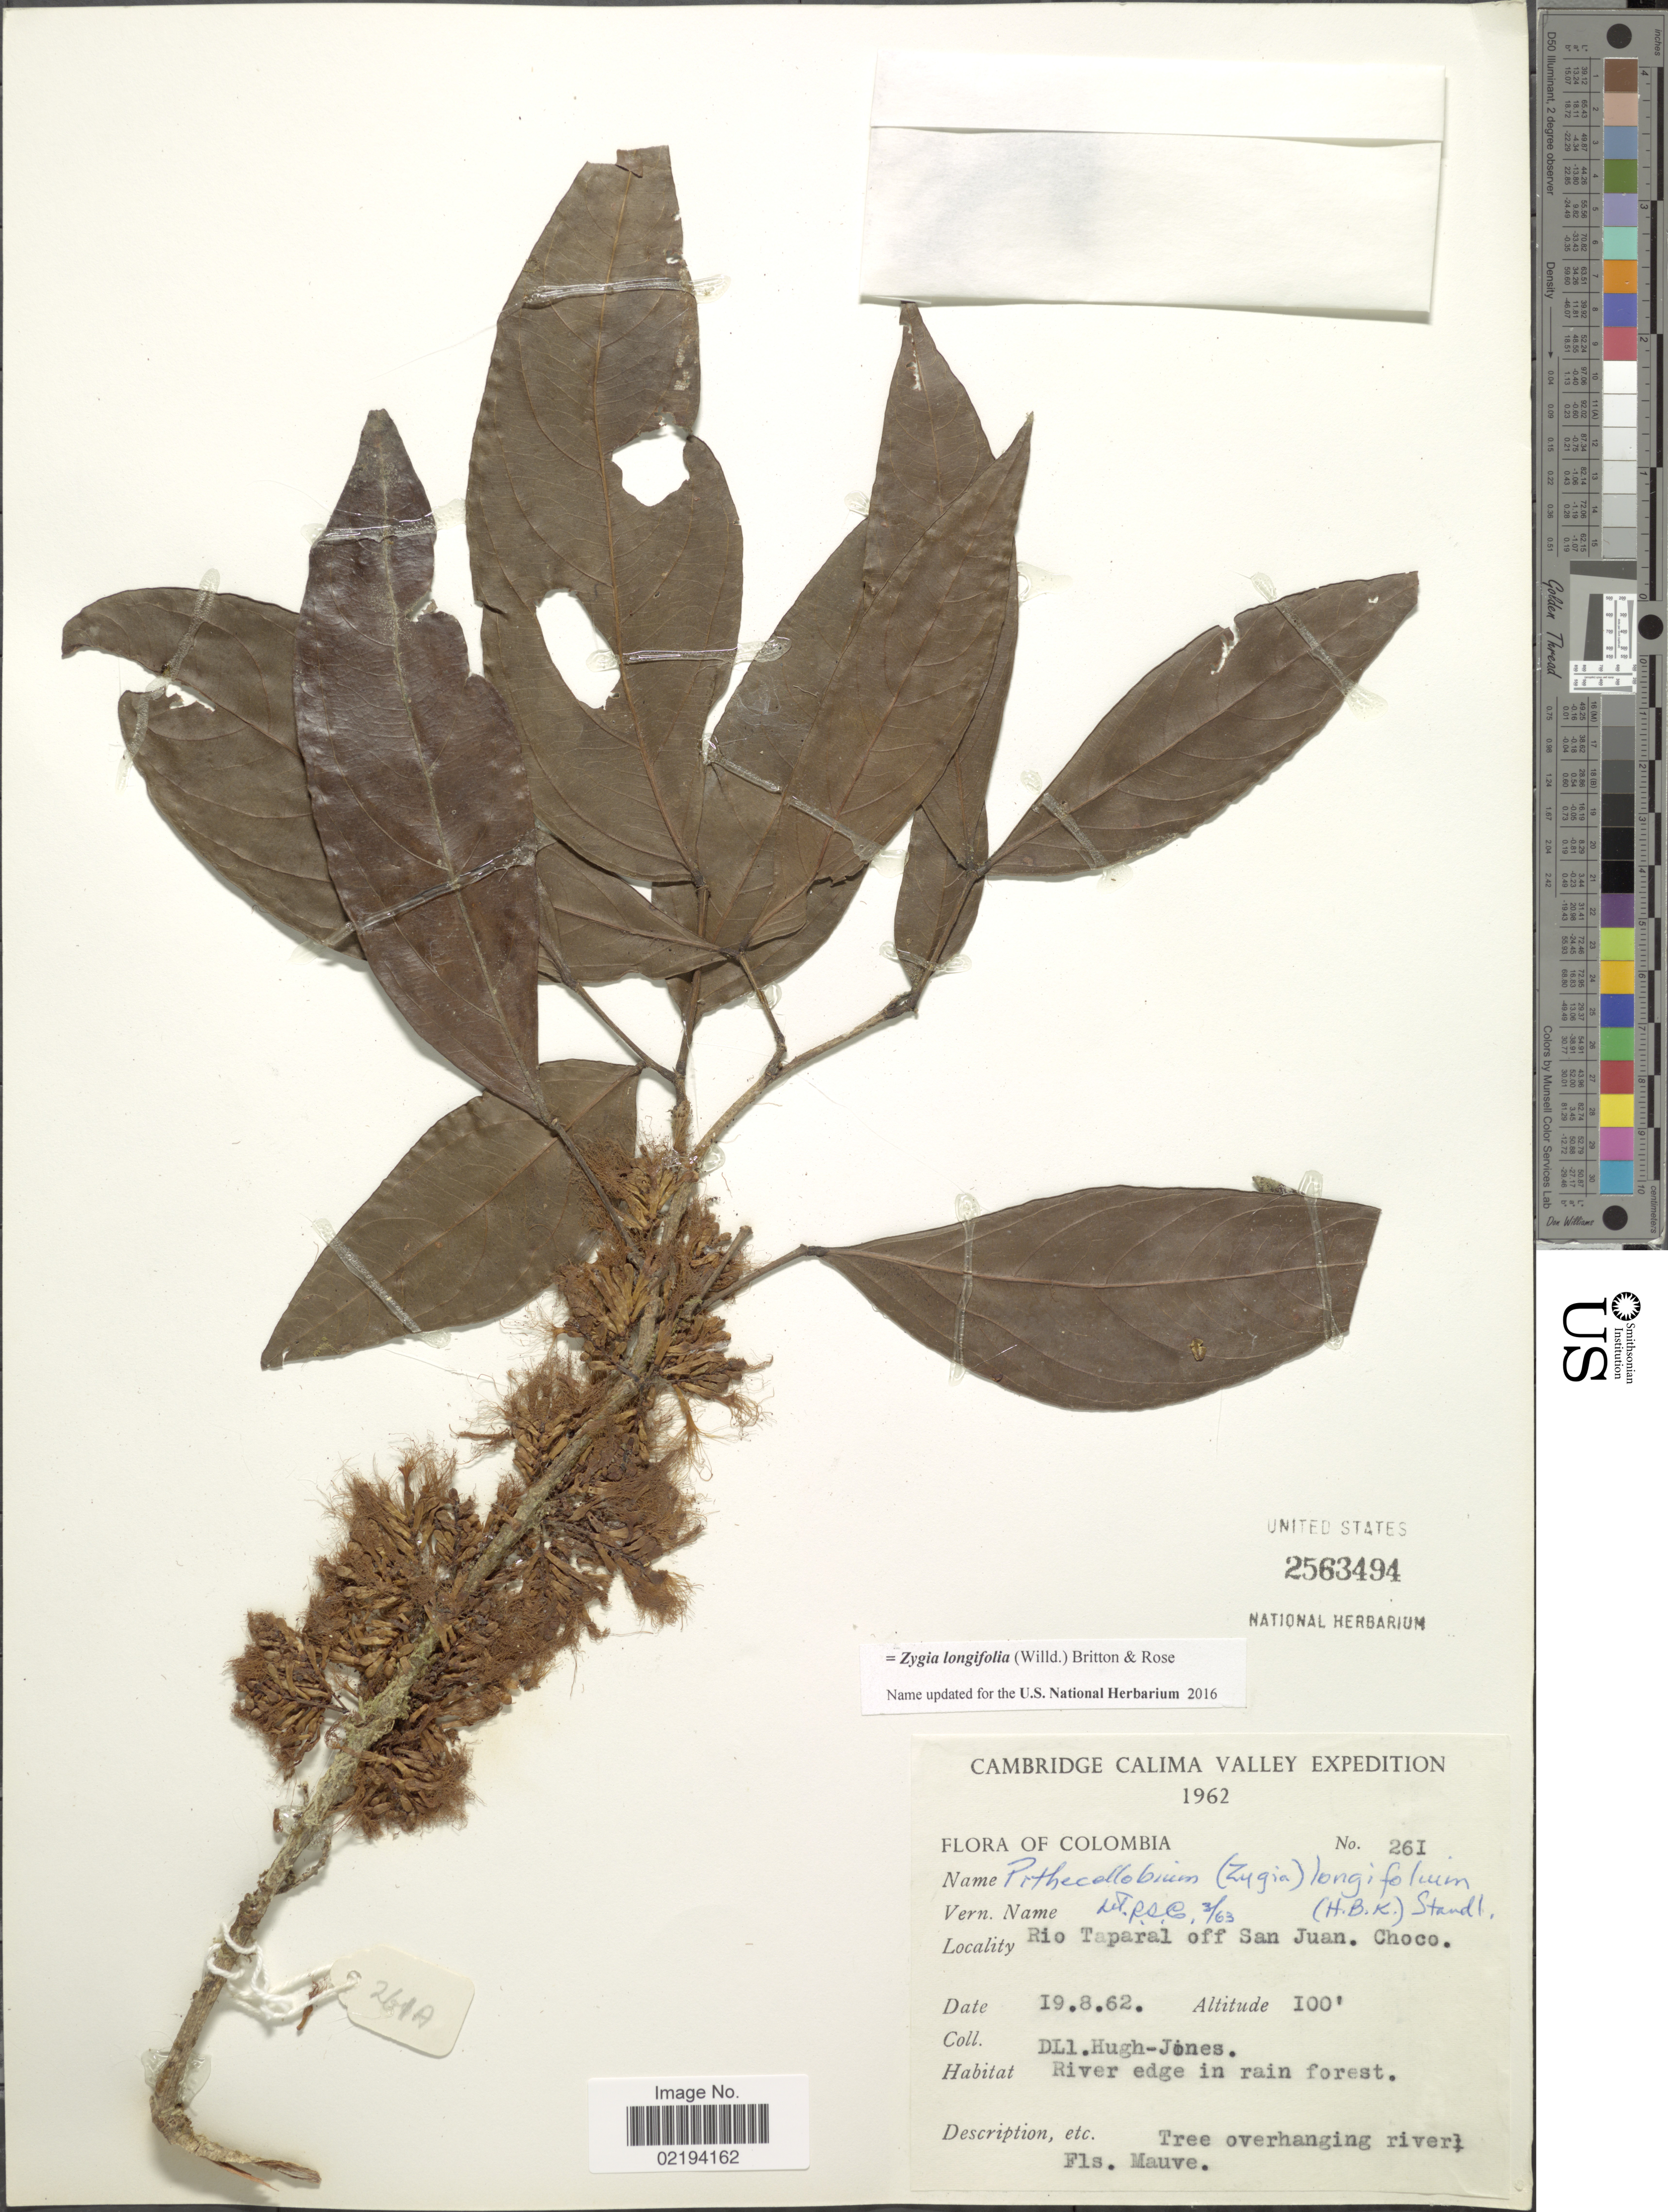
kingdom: Plantae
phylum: Tracheophyta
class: Magnoliopsida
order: Fabales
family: Fabaceae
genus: Zygia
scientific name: Zygia longifolia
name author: (Willd.) Britton & Rose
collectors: D. Hugh-Jones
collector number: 261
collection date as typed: Transcribed d/m/y: 19/8/62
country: Colombia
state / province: Chocó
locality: Rio Taparal off San Juan, River edge in rain forest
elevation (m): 30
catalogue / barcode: US 2563494